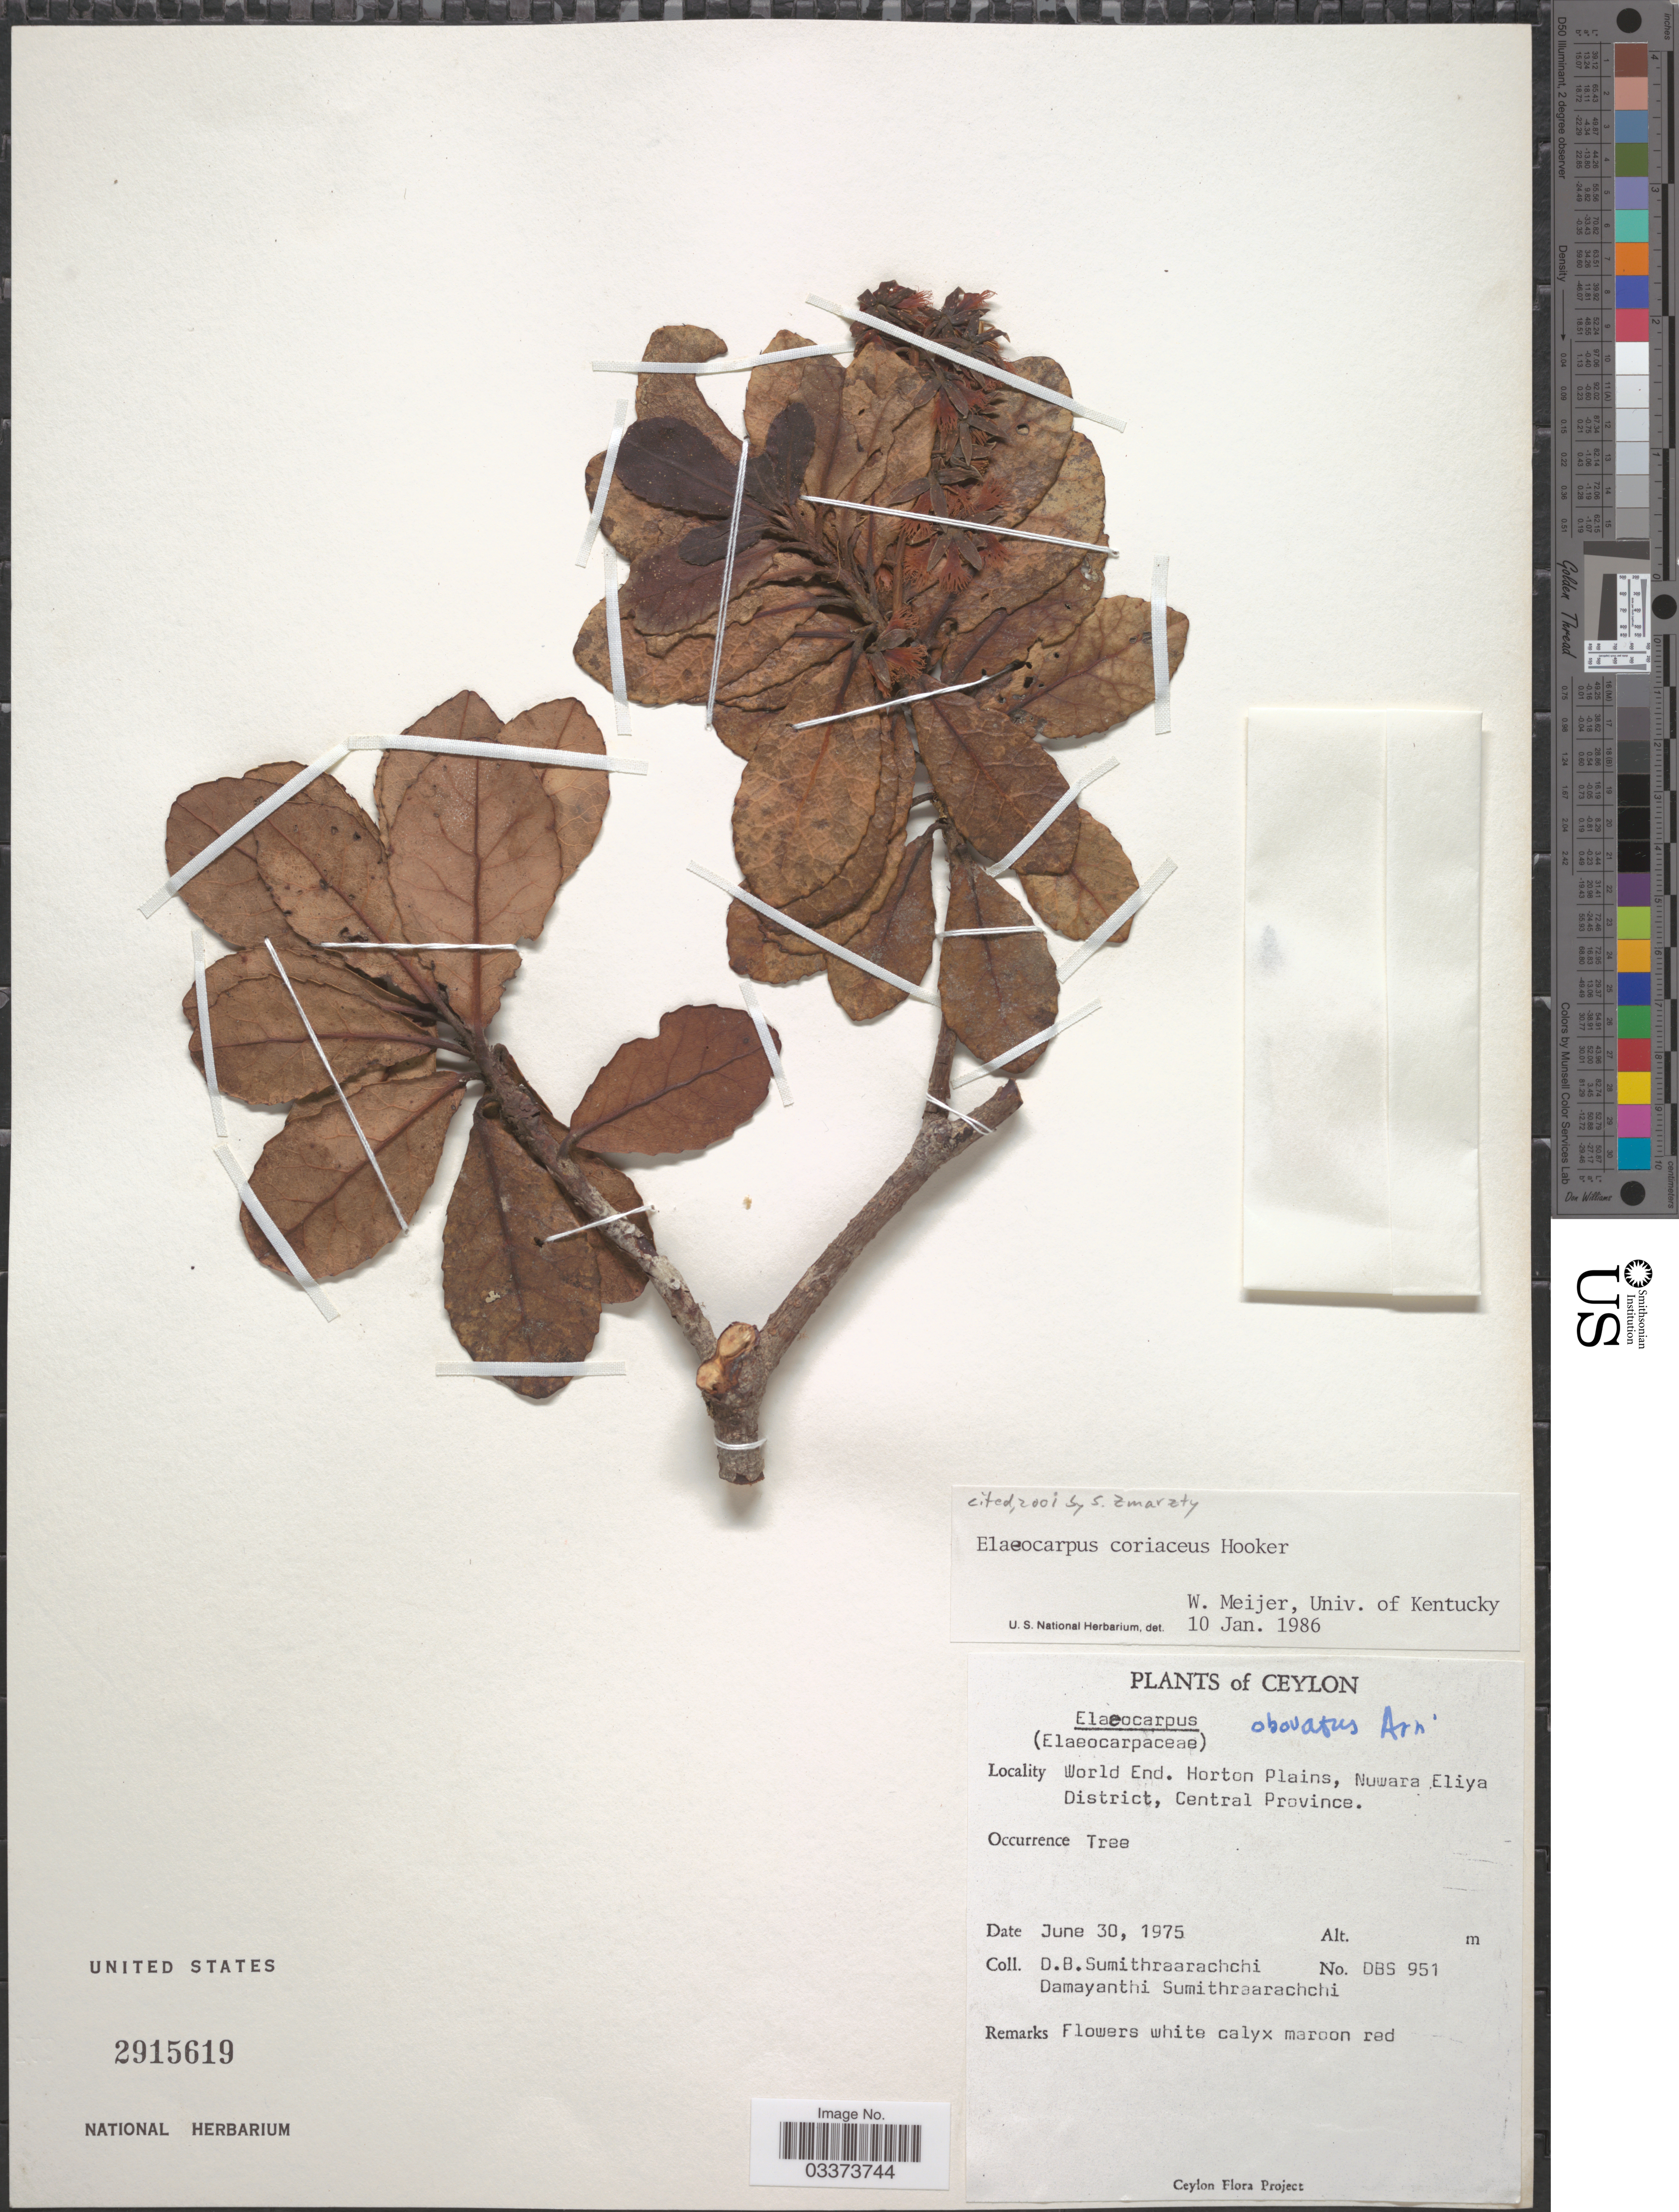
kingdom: Plantae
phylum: Tracheophyta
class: Magnoliopsida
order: Oxalidales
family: Elaeocarpaceae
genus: Elaeocarpus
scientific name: Elaeocarpus coriaceus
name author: Hook.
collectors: D. B. Sumithraarachchi & D. Sumithraarachchi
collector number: DBS951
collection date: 1975-06-30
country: Sri Lanka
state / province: Central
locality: Ceylon, World End. Horton Plains, Nuwara Eliya District.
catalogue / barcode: US 2915619